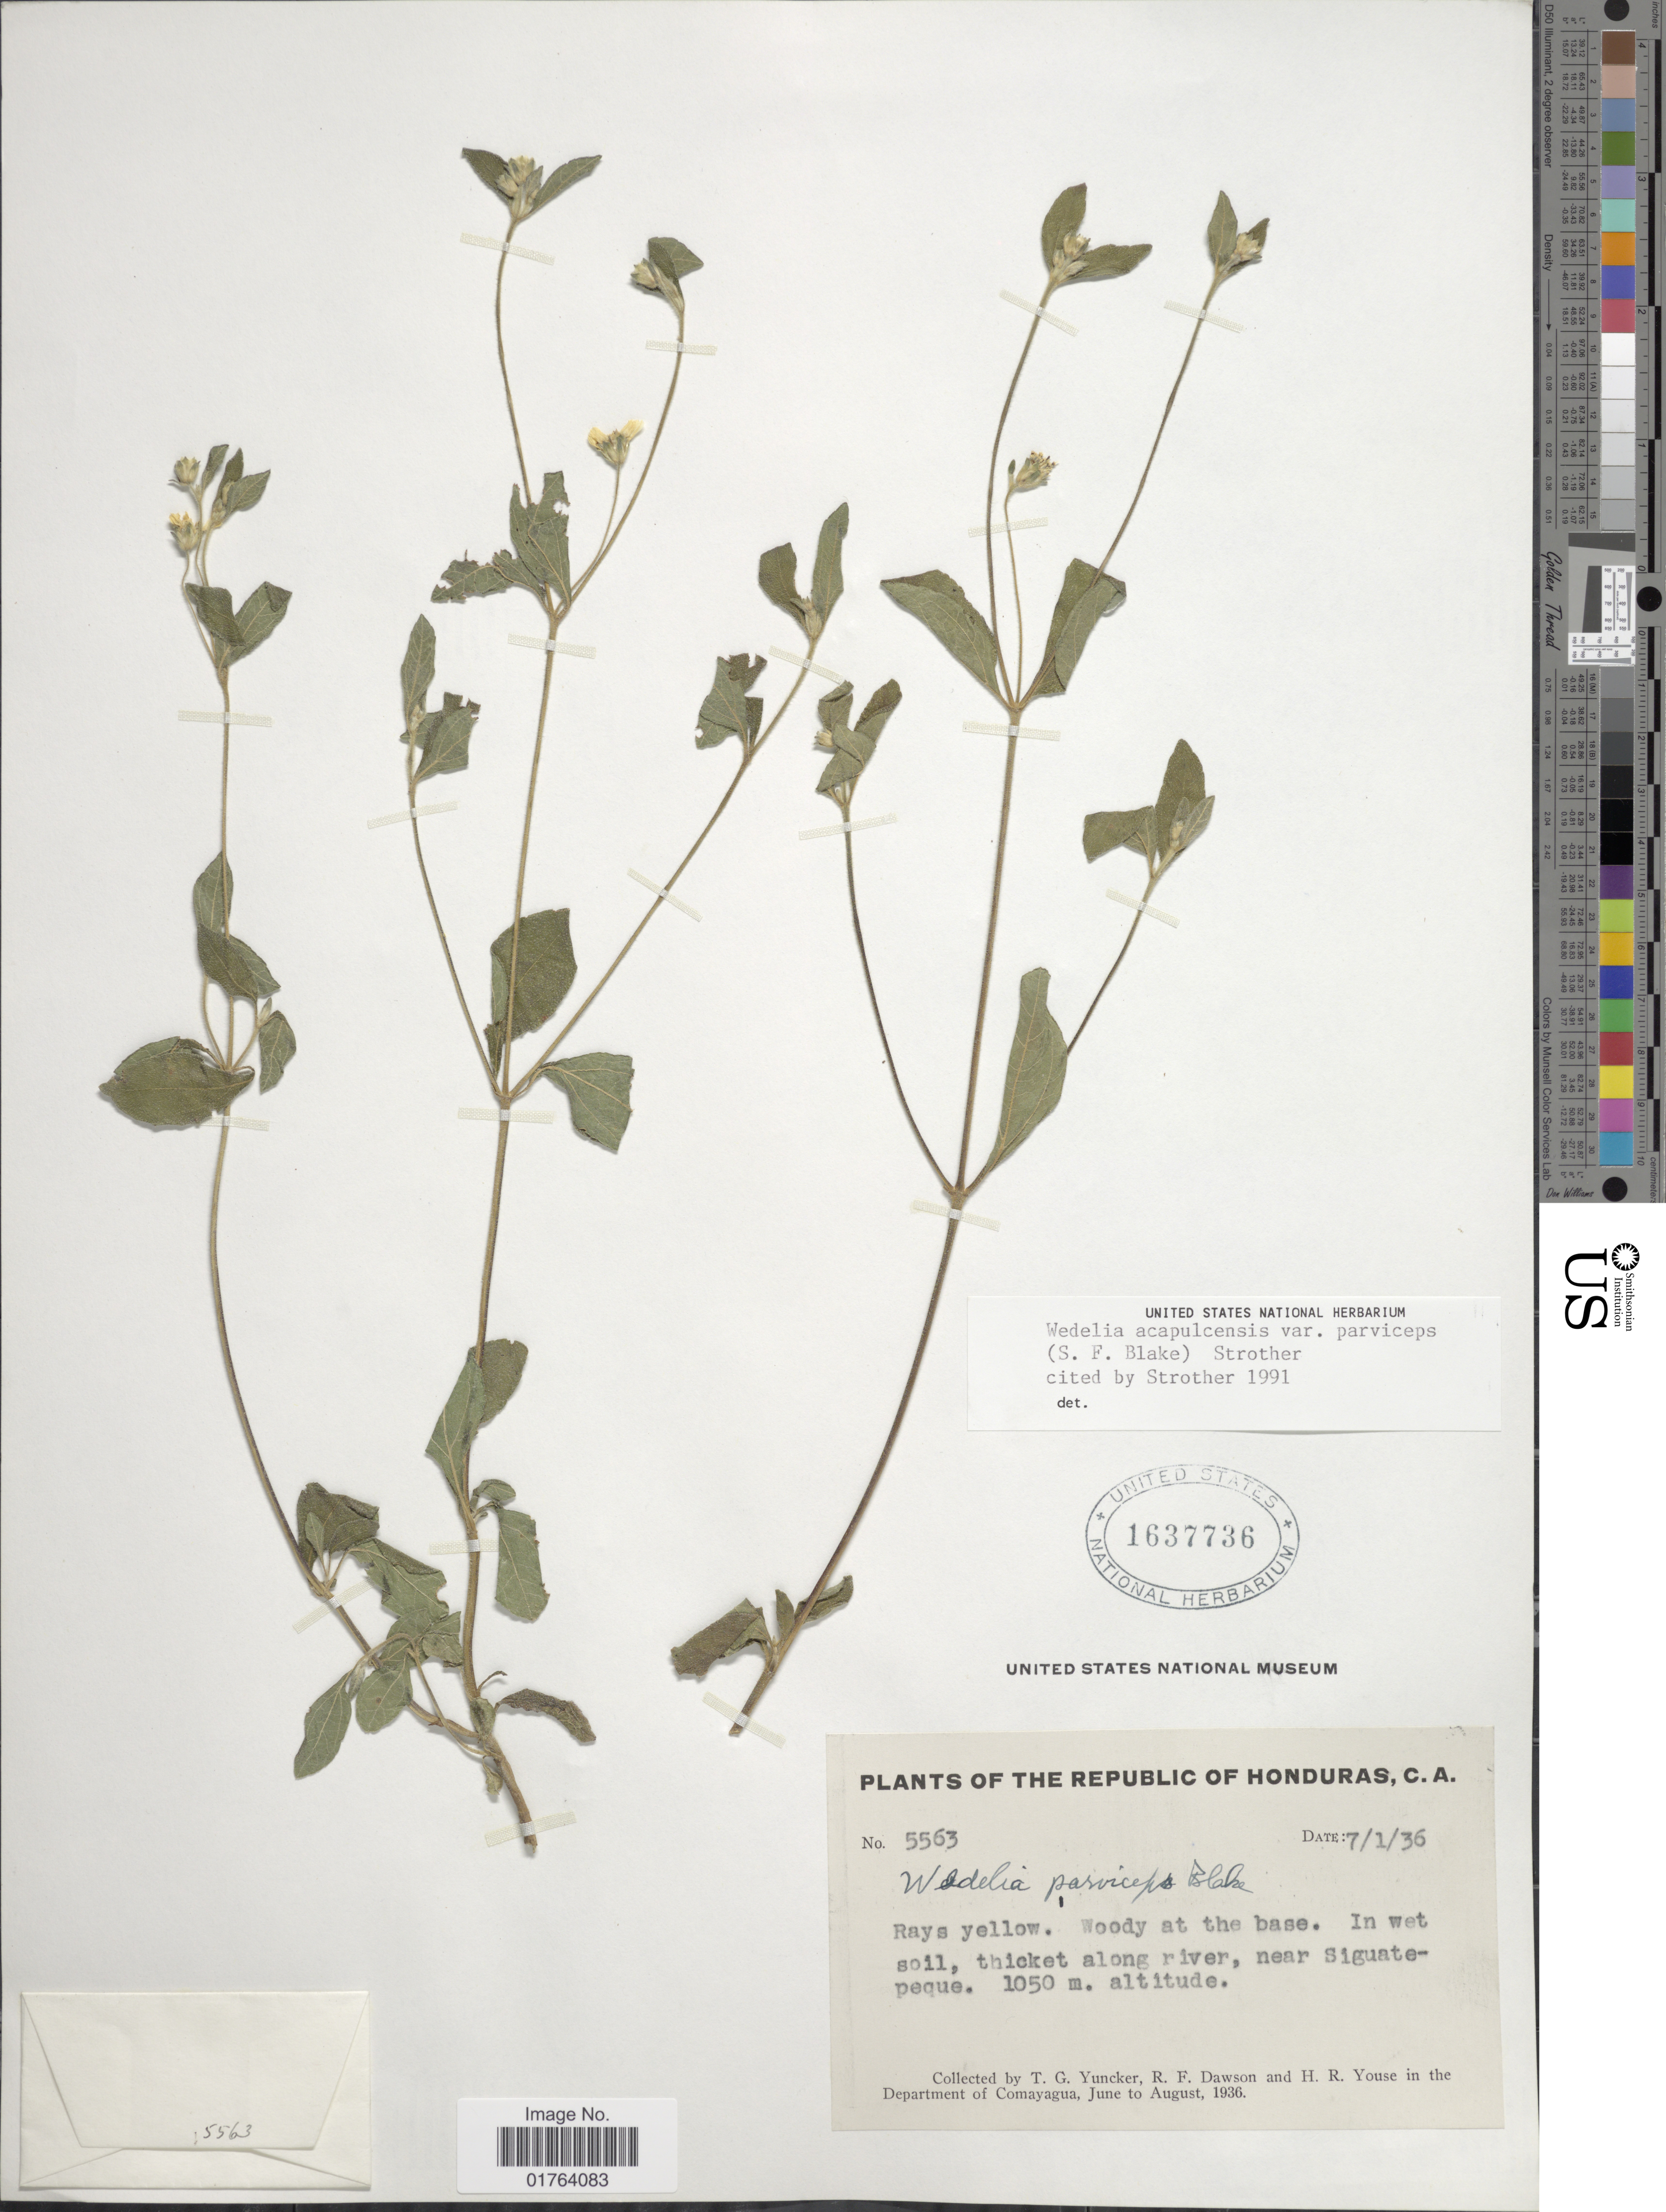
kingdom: Plantae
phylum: Tracheophyta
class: Magnoliopsida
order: Asterales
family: Asteraceae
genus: Wedelia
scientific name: Wedelia acapulcensis var. parviceps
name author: (S.F. Blake) Strother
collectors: T. G. Yuncker, R. F. Dawson & H. Youse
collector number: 5563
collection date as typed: Transcribed d/m/y: 1/7/36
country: Honduras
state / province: Comayagua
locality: Thicket along river, near Siguantepeque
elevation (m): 1050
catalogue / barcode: US 1637736